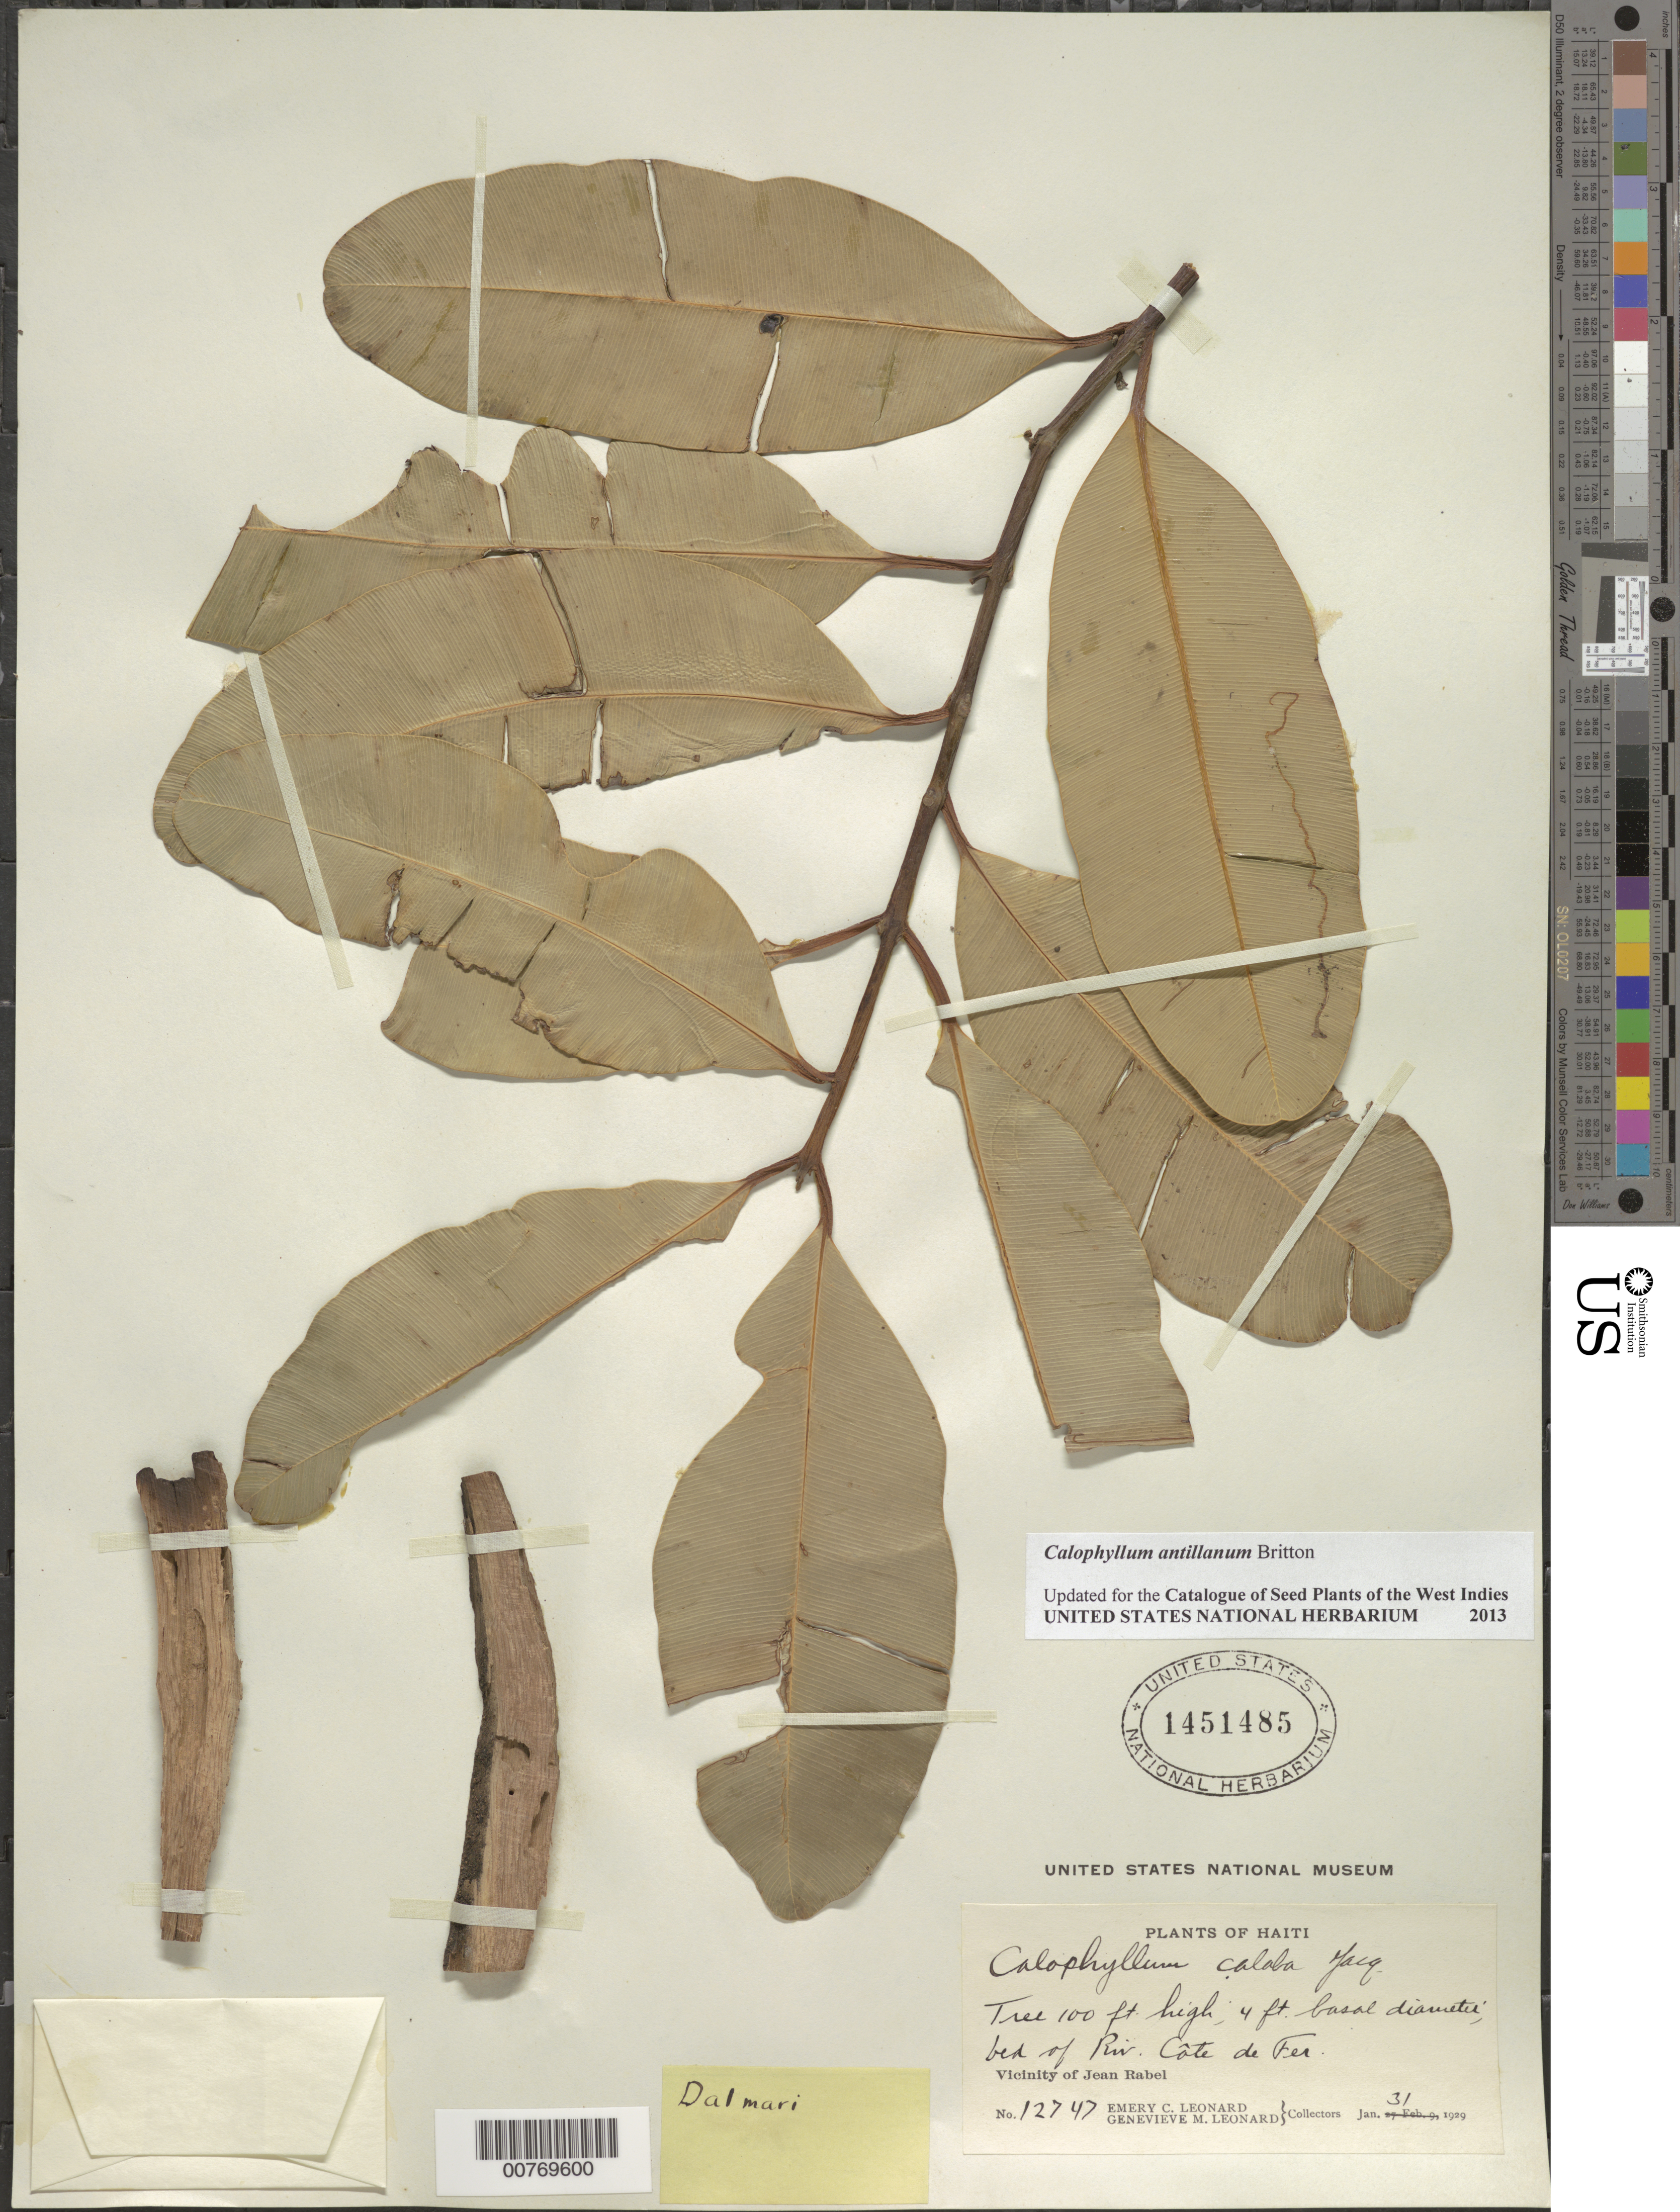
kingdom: Plantae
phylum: Tracheophyta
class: Magnoliopsida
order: Malpighiales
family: Calophyllaceae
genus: Calophyllum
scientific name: Calophyllum antillanum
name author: Britton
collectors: E. C. Leonard & G. M. Leonard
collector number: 12747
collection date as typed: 31 Jan 1929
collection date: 1929-01-31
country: Haiti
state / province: Nord-Óuest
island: Hispaniola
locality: Vicinity of Jean Rabel, river Cote de Fer.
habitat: Bed of river.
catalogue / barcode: US 1451485